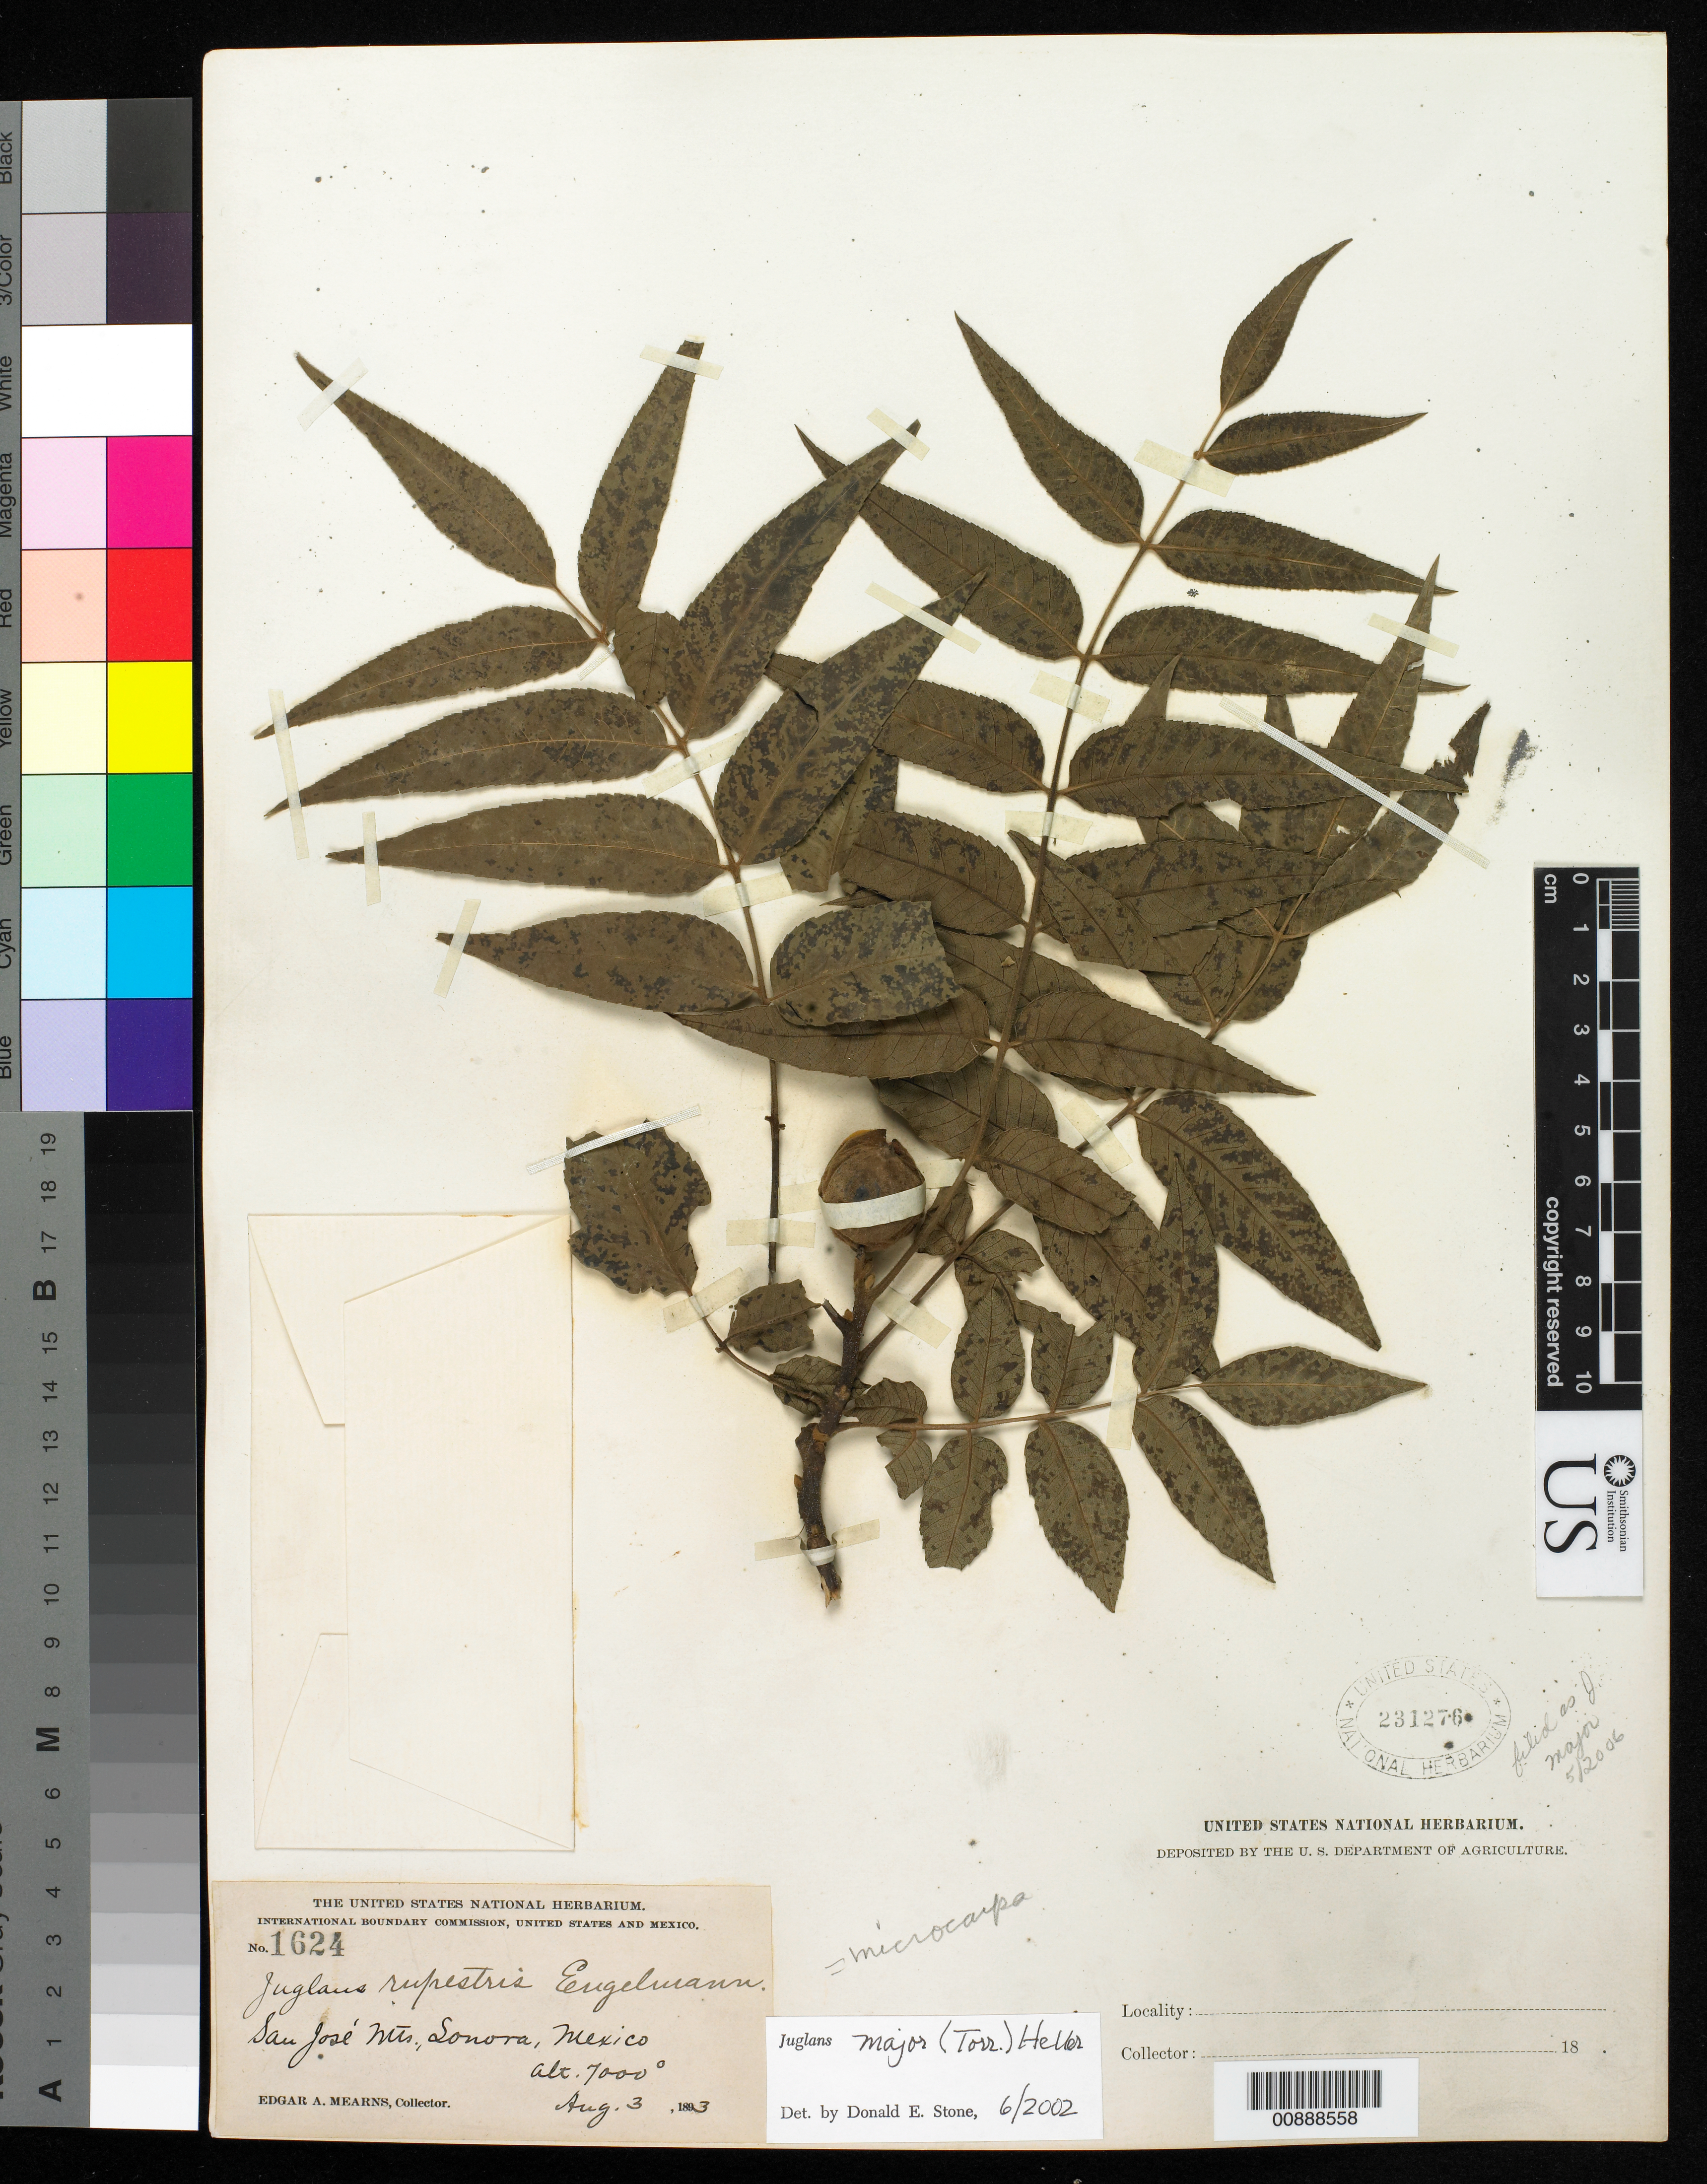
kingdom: Plantae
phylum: Tracheophyta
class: Magnoliopsida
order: Fagales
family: Juglandaceae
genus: Juglans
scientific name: Juglans major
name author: (Torr.) A. Heller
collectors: E. A. Mearns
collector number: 1624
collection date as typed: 03 Aug 1893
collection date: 1893-08-03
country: Mexico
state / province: Sonora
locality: San José Mts., Sonora.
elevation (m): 2134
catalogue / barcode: US 231276